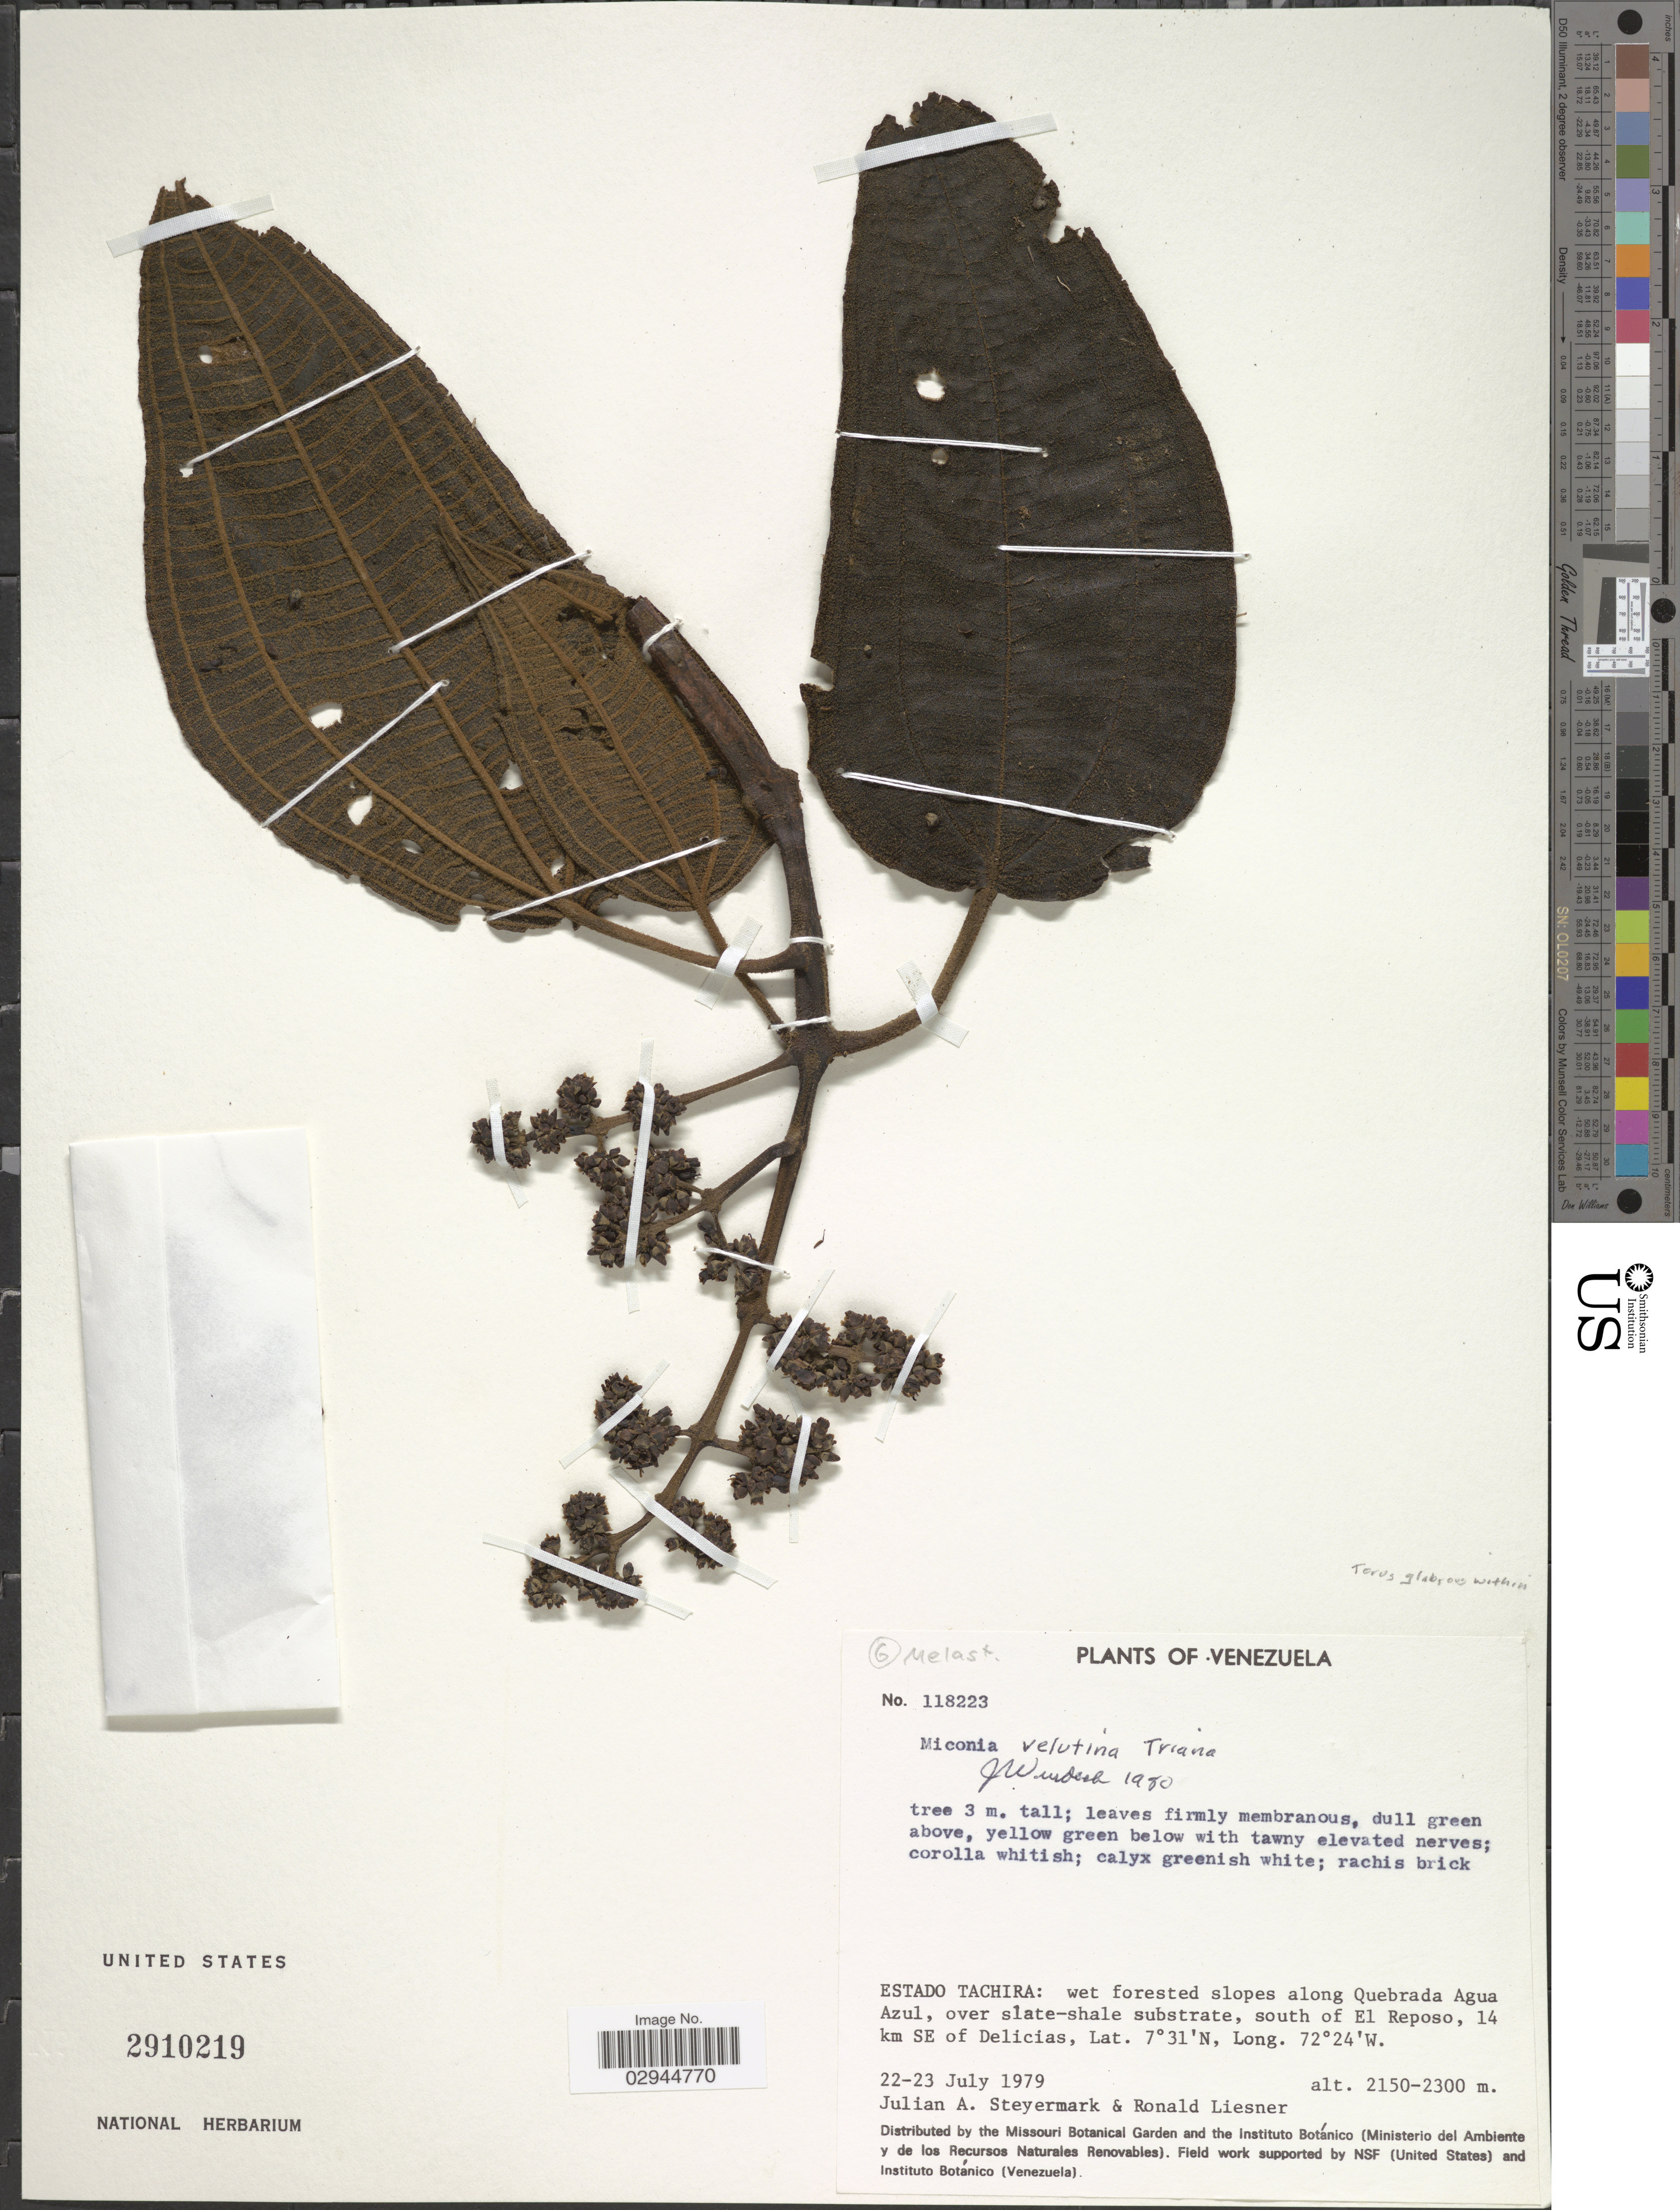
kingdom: Plantae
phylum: Tracheophyta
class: Magnoliopsida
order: Myrtales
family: Melastomataceae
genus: Miconia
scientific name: Miconia velutina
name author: Triana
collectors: J. Steyermark & R. L. Liesner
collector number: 118223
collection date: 1979-07-22/1979-07-23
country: Venezuela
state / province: Tachira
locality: Wet forested slopes along Quebrada Agua Azul, over slate-shale substrate, south of El Reposo, 14 km SE of Delicias.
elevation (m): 2150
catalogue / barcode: US 2910219